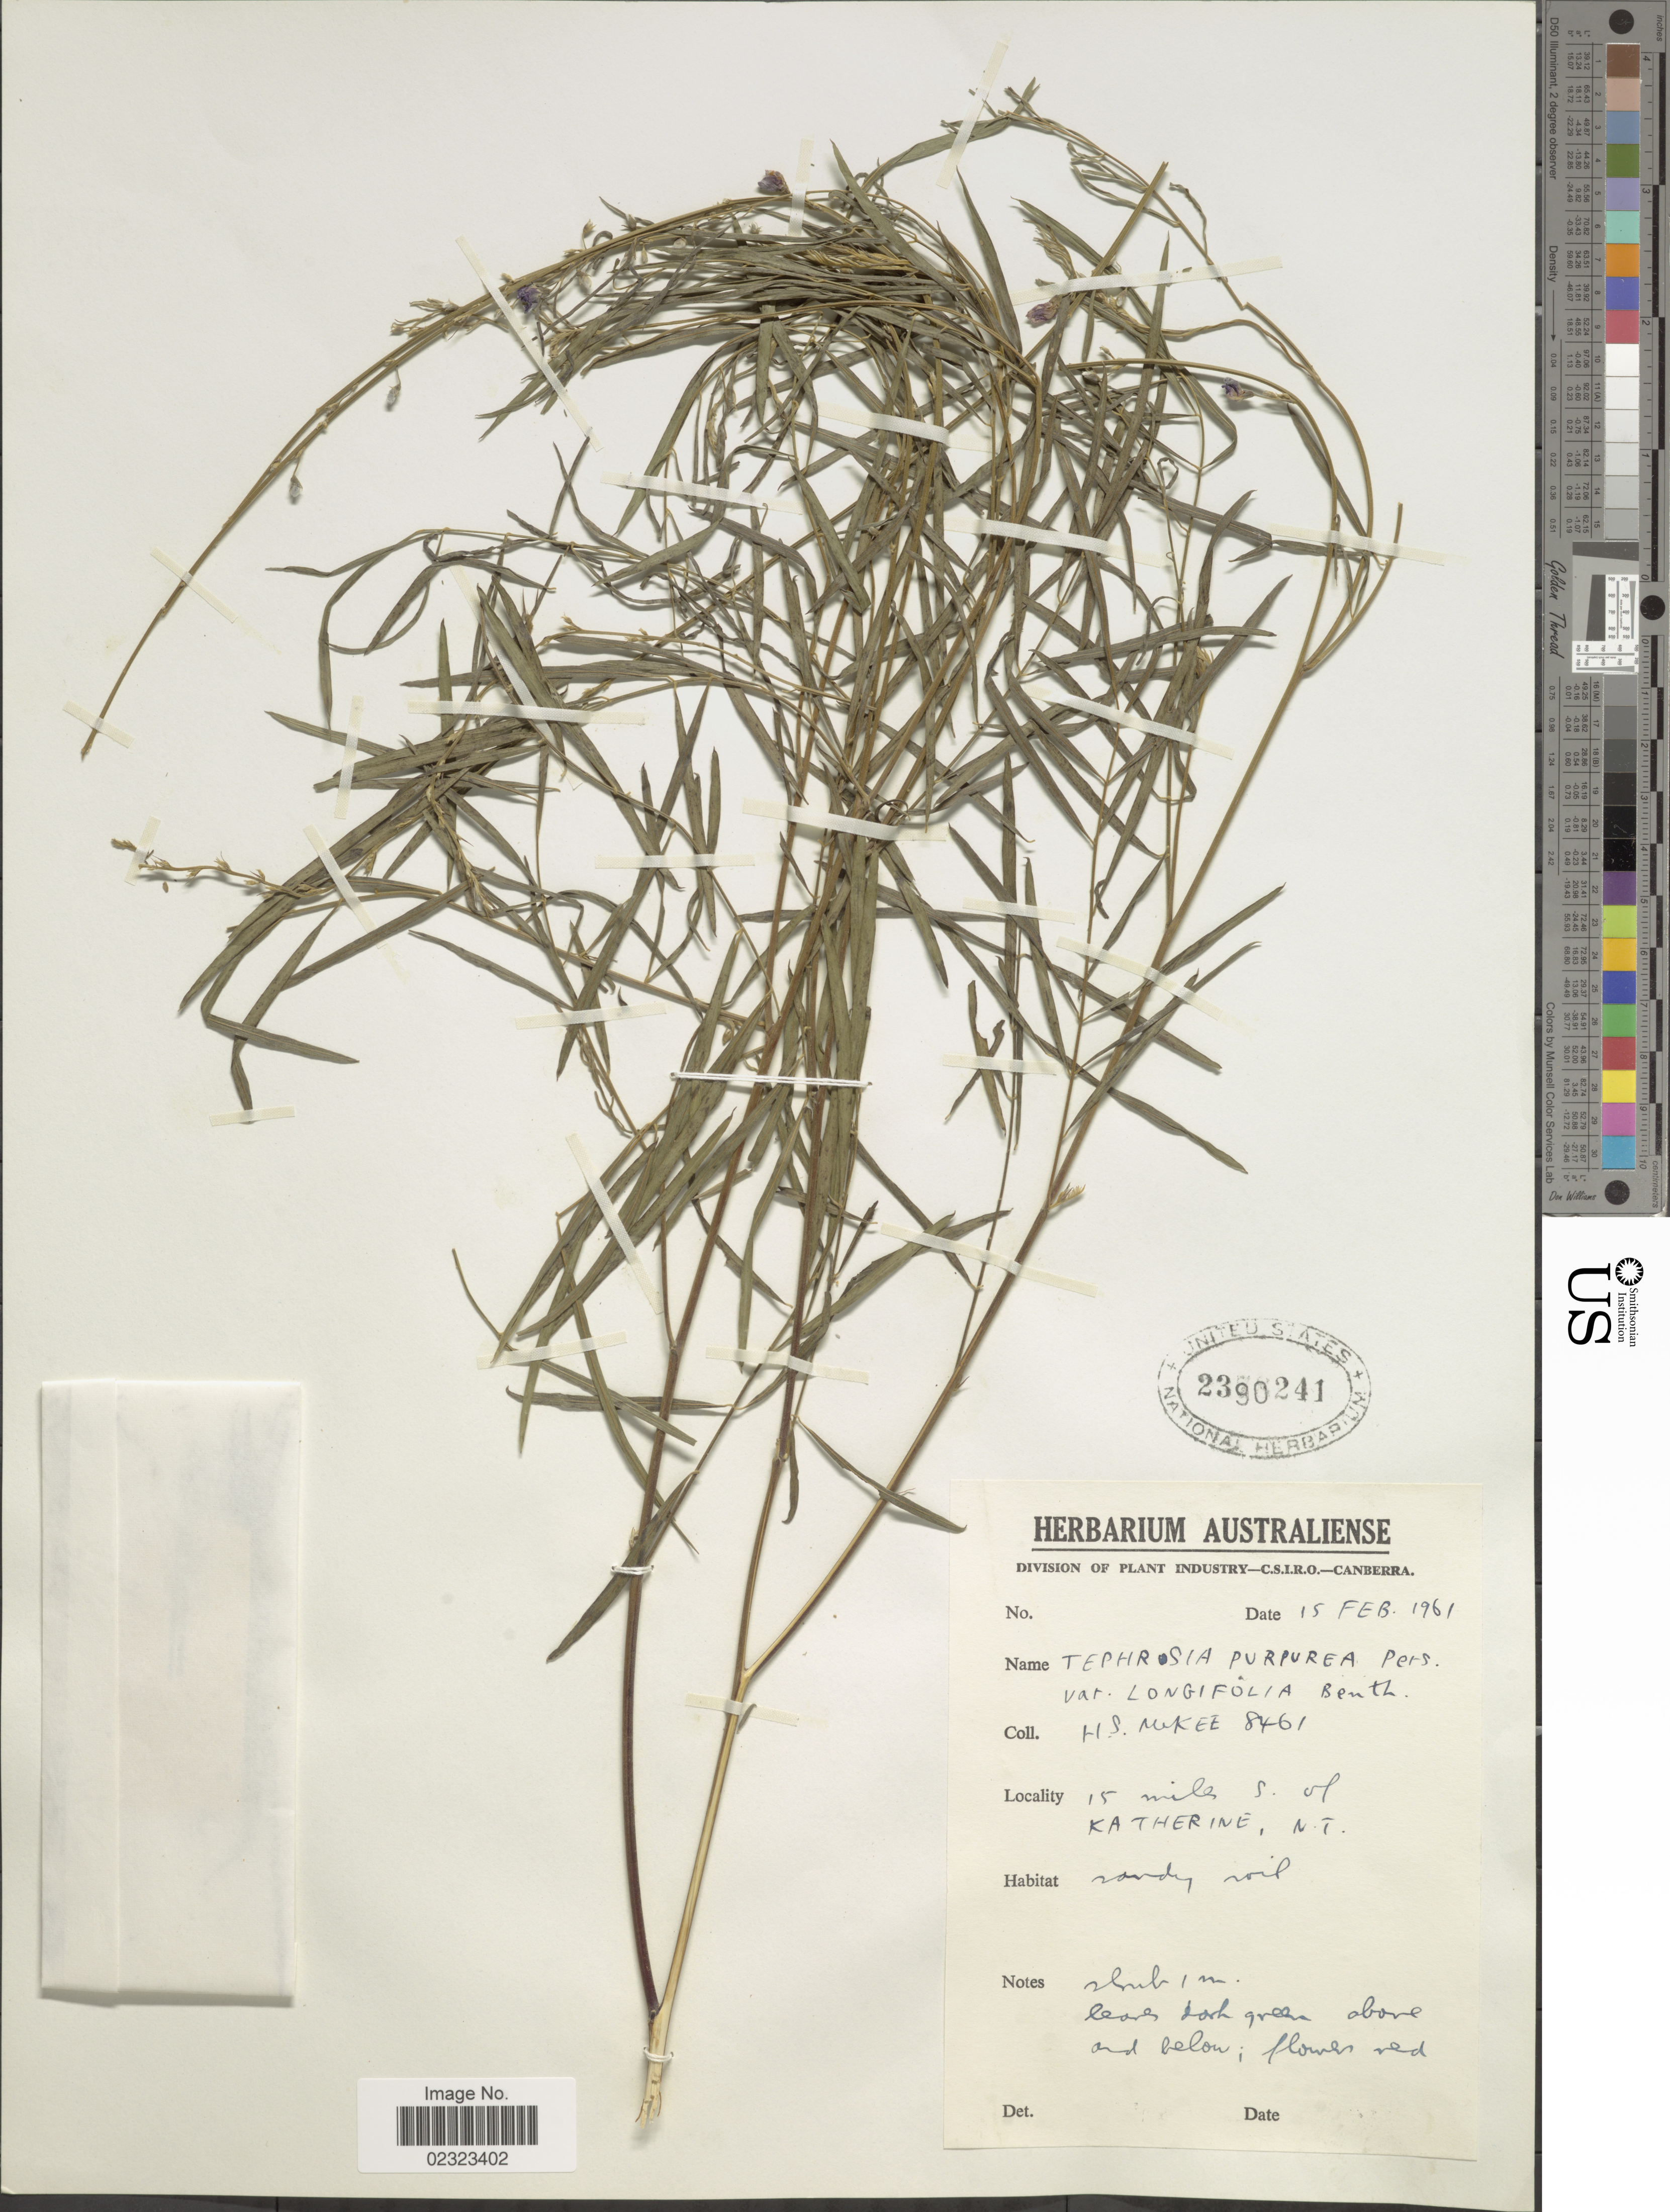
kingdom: Plantae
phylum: Tracheophyta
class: Magnoliopsida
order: Fabales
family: Fabaceae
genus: Tephrosia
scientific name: Tephrosia purpurea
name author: (L.) Pers.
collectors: H. S. McKee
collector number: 8461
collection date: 1961-02-15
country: Australia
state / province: Northern Territory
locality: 15 miles S. of Katherine.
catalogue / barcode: US 2390241